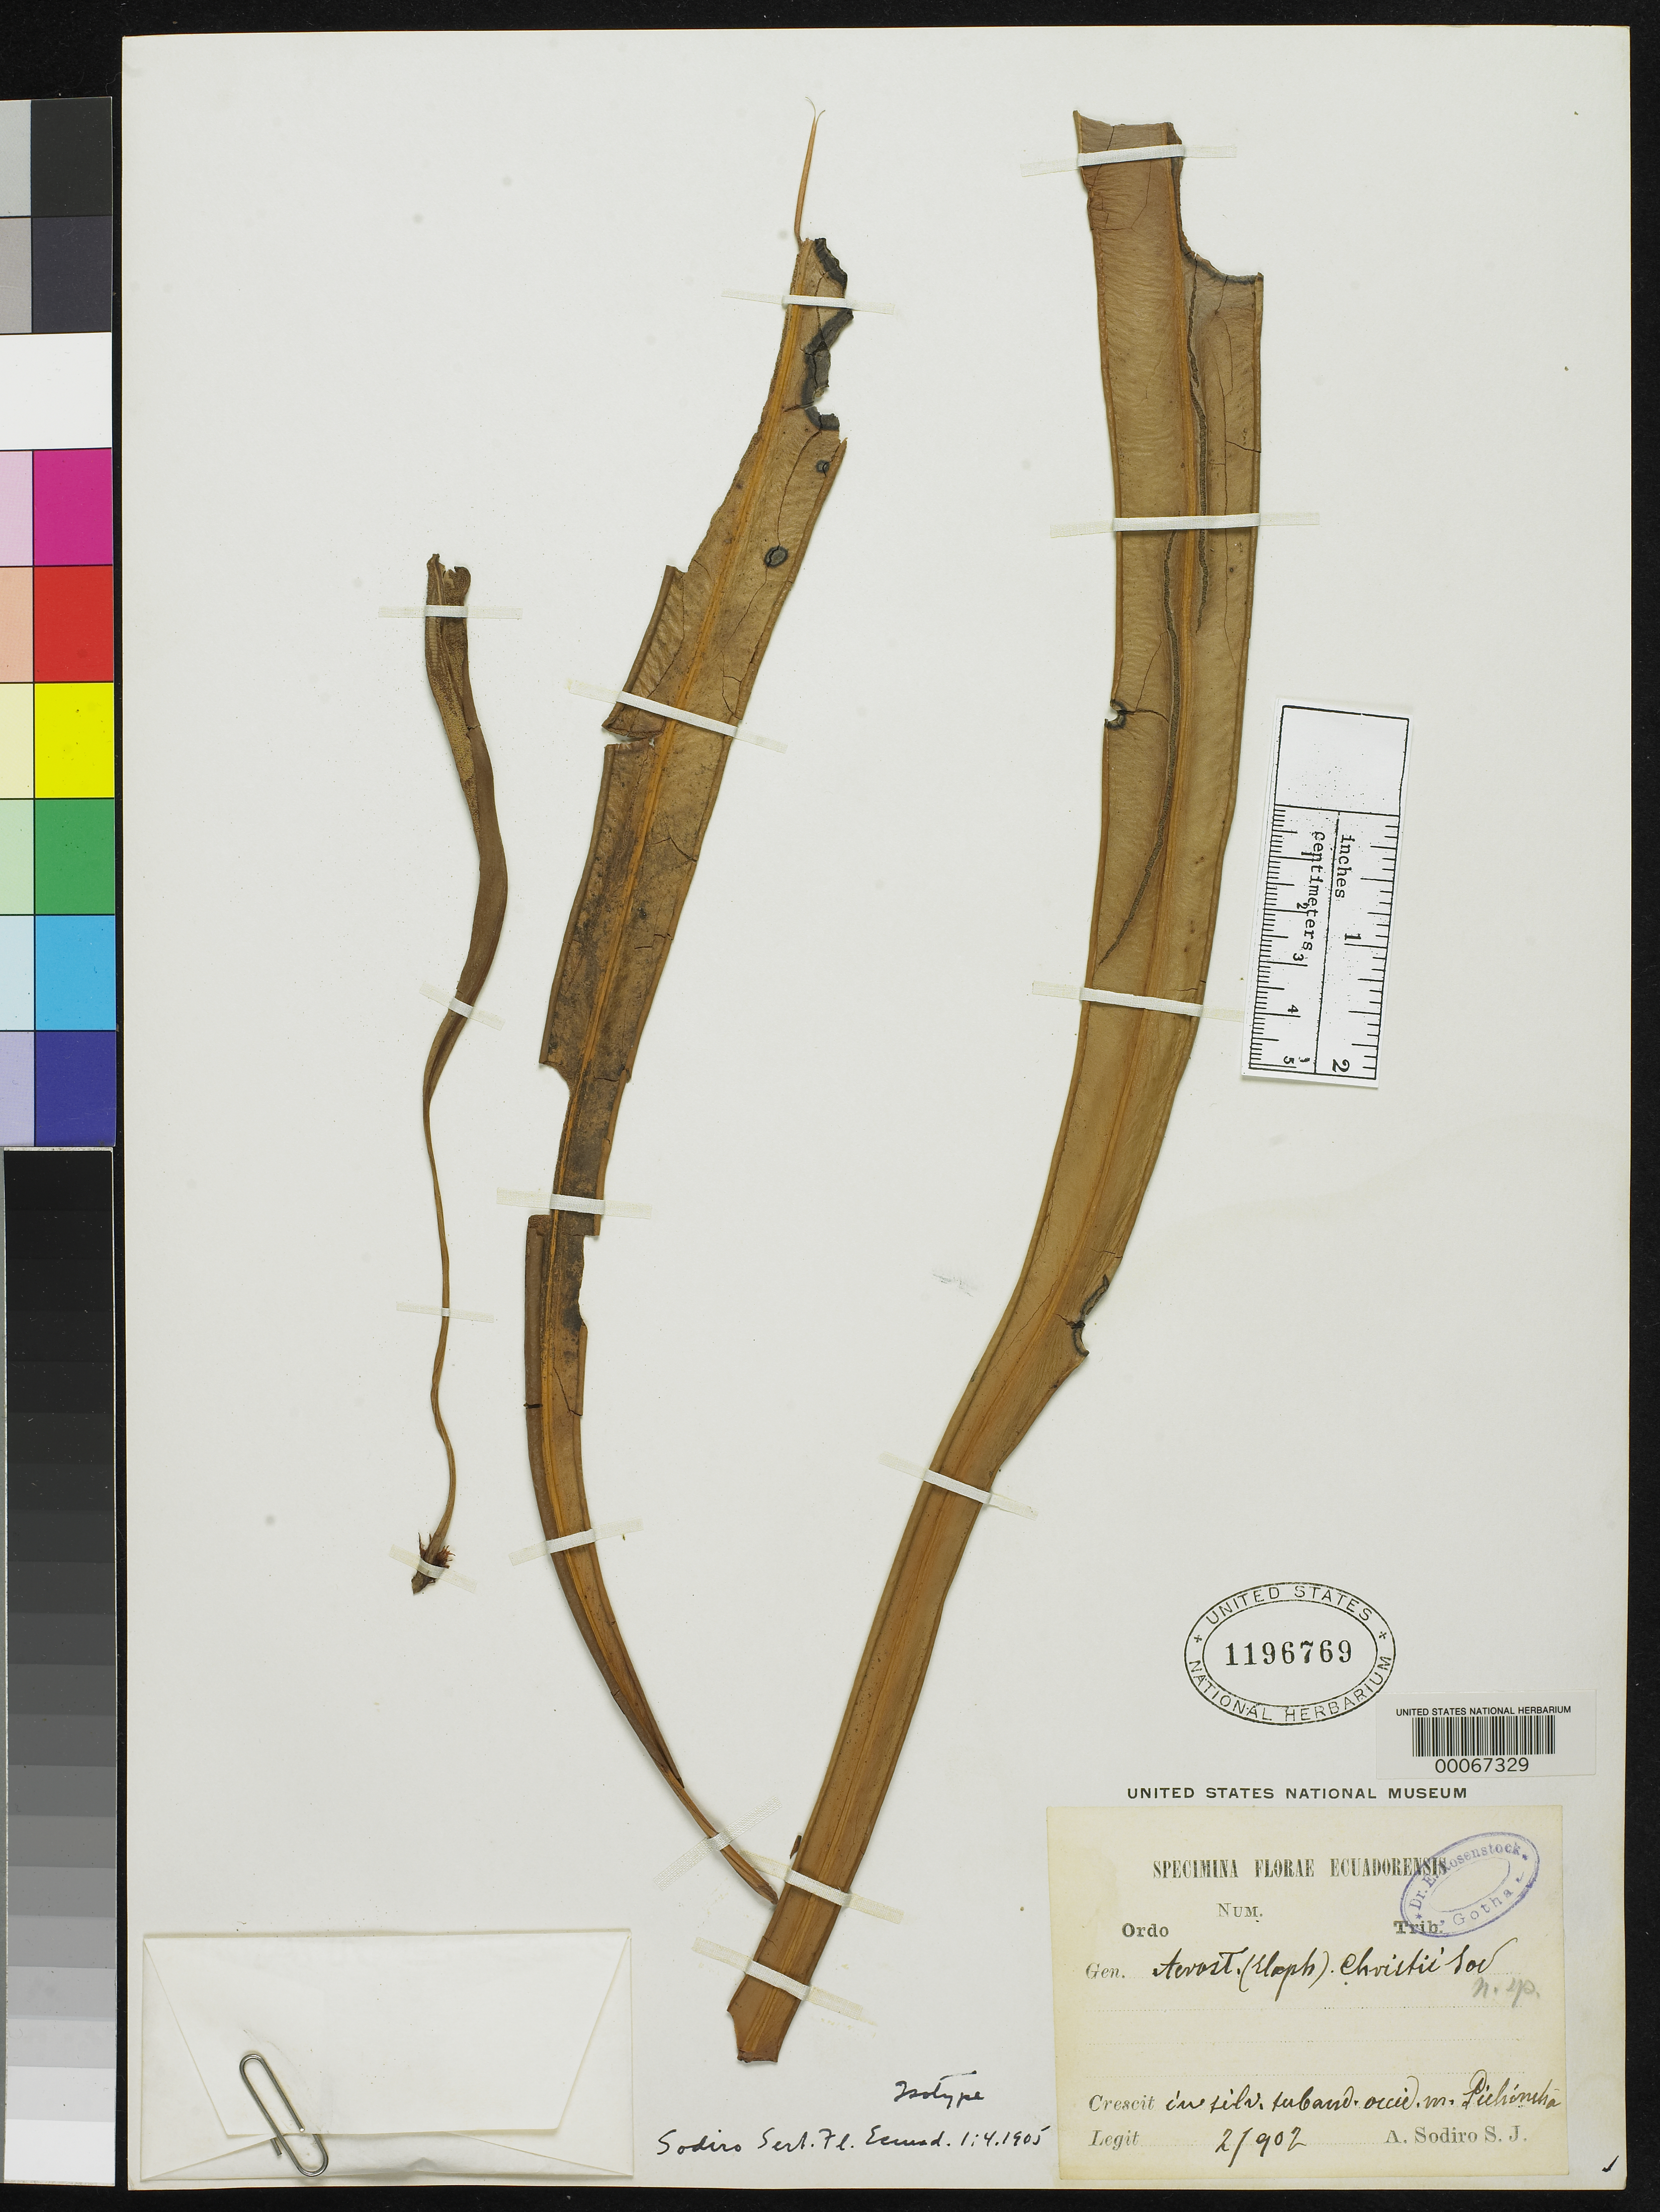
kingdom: Plantae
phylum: Tracheophyta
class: Polypodiopsida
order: Polypodiales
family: Pteridaceae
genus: Acrostichum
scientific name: Acrostichum christii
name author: Sodiro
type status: Type Collection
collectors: L. Sodiro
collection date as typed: Feb 1902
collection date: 1902-02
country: Ecuador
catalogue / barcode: US 1196769